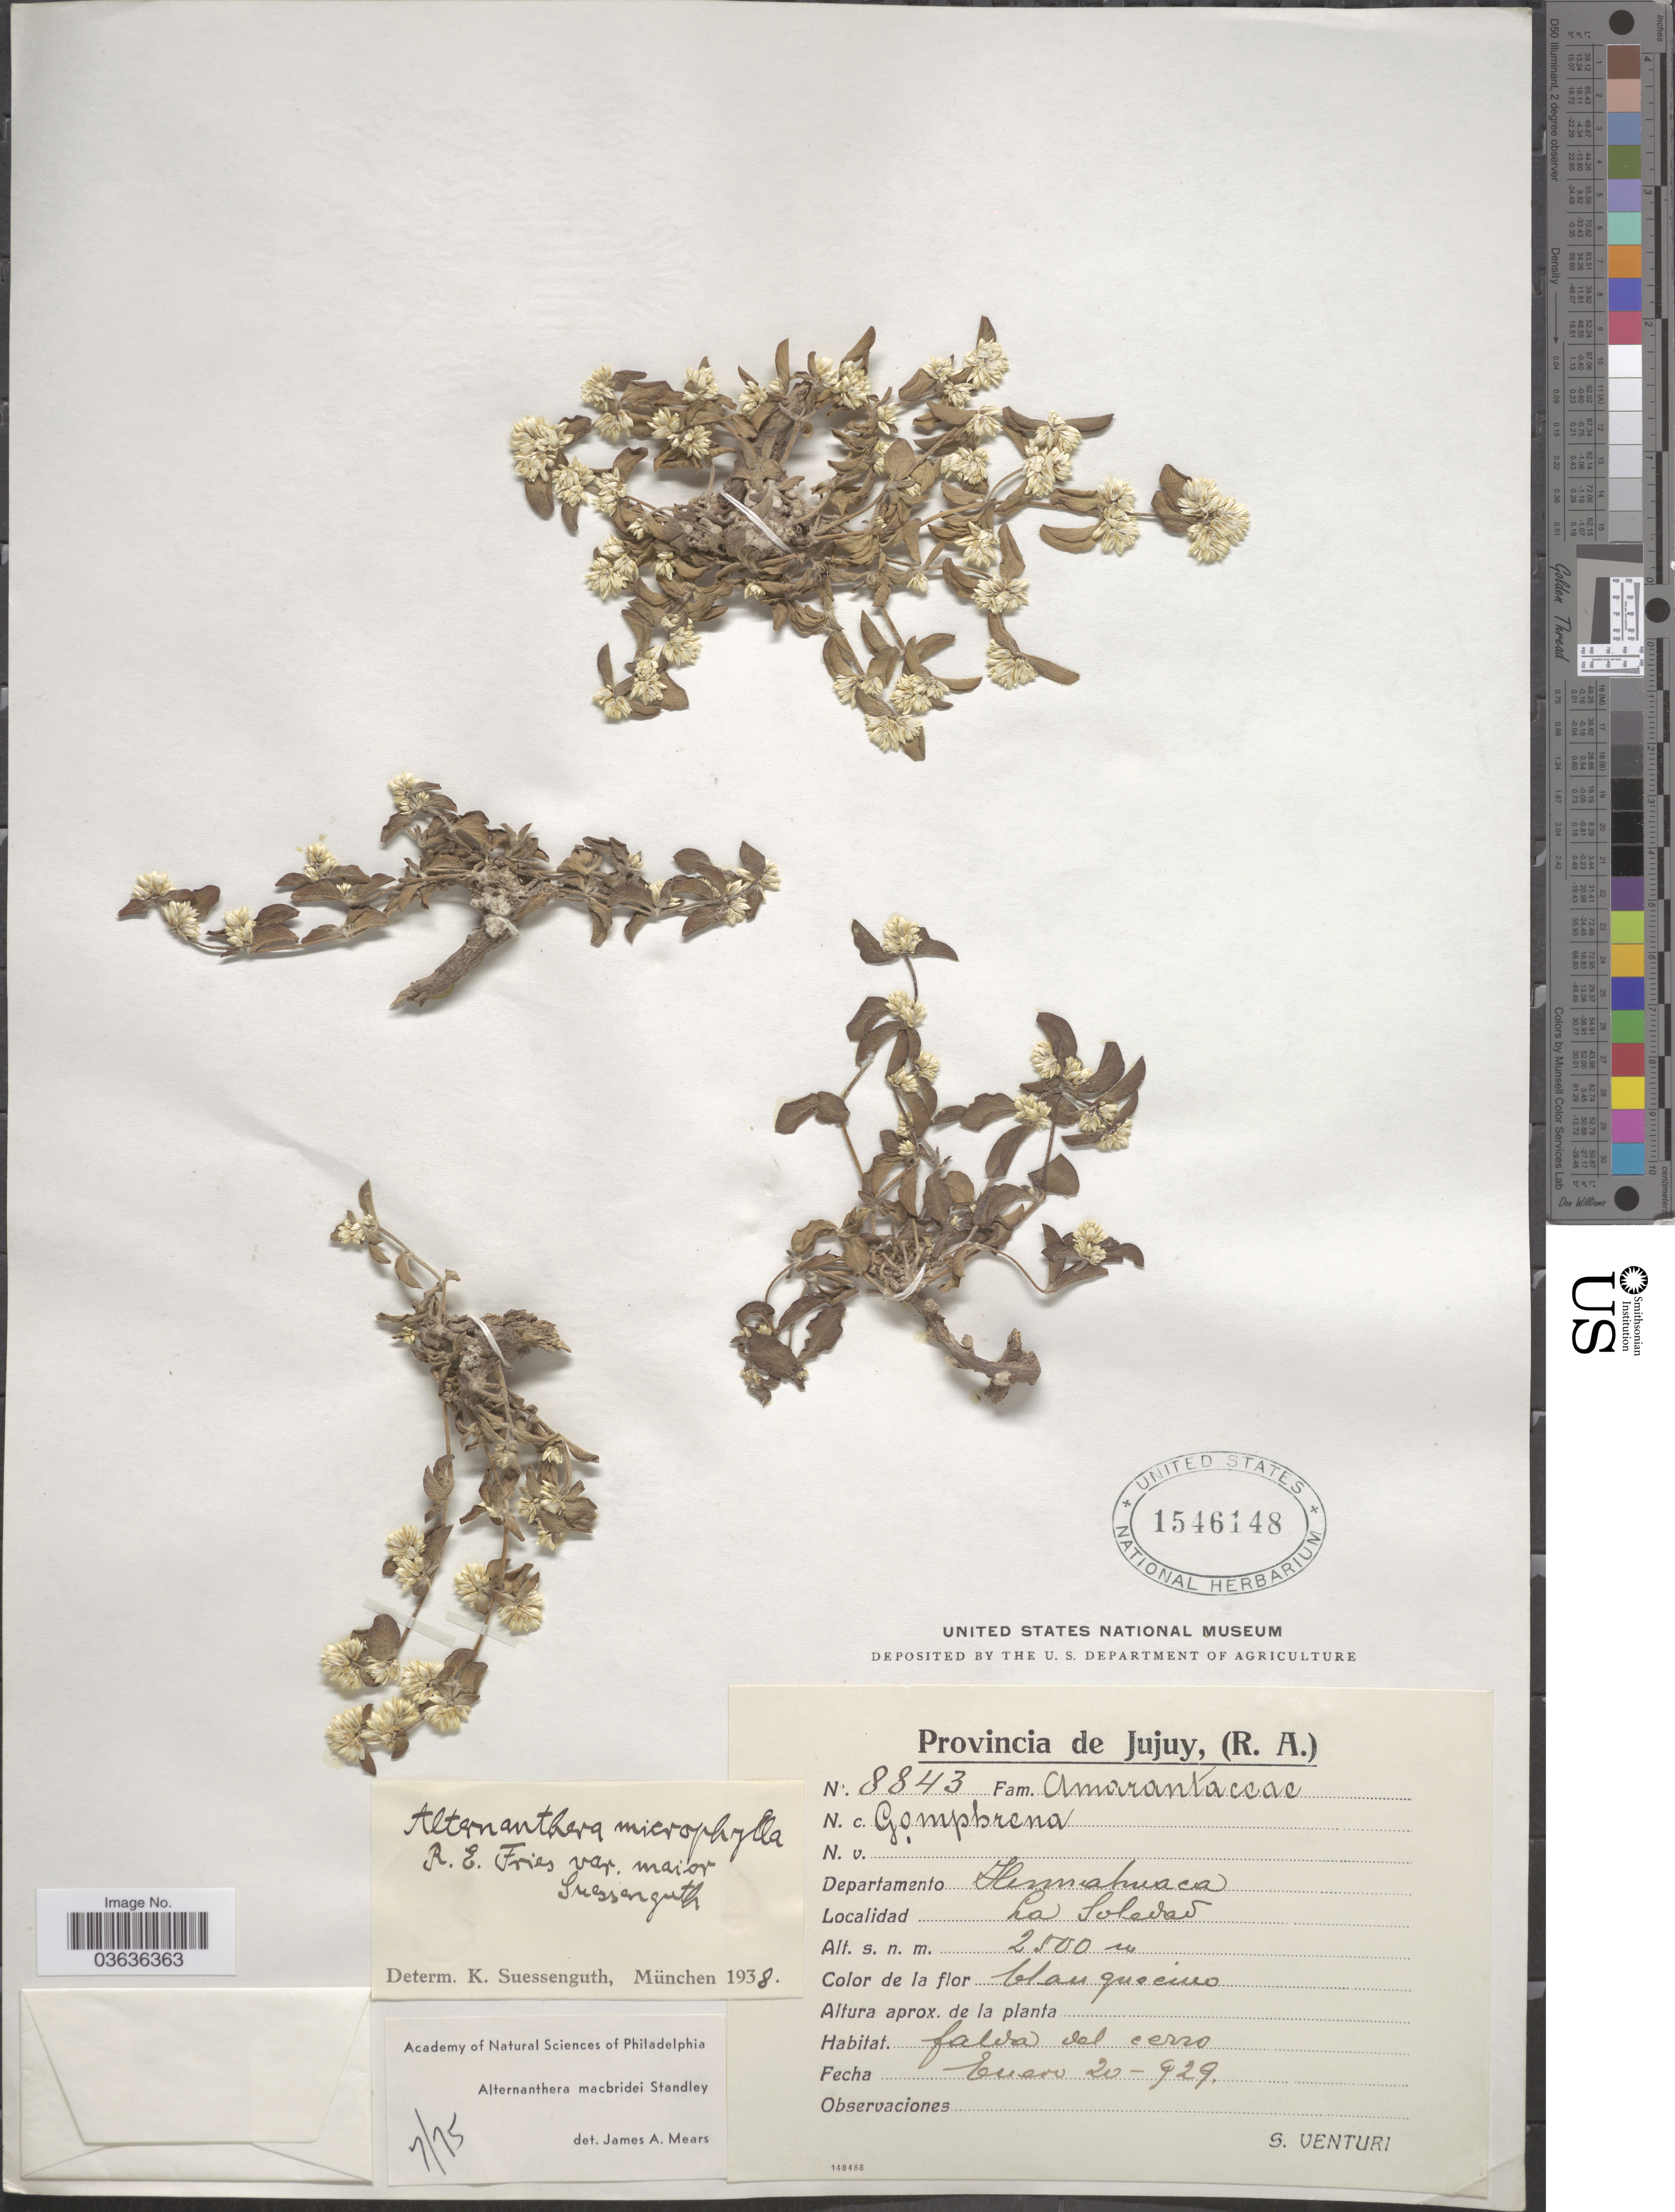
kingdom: Plantae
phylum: Tracheophyta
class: Magnoliopsida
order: Caryophyllales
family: Amaranthaceae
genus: Alternanthera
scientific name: Alternanthera macbridei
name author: Standl.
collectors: S. Venturi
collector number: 8843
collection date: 1929-01-20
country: Argentina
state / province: Jujuy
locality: Departamento Humahuaca. La Soledad.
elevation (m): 2500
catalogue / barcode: US 1546148